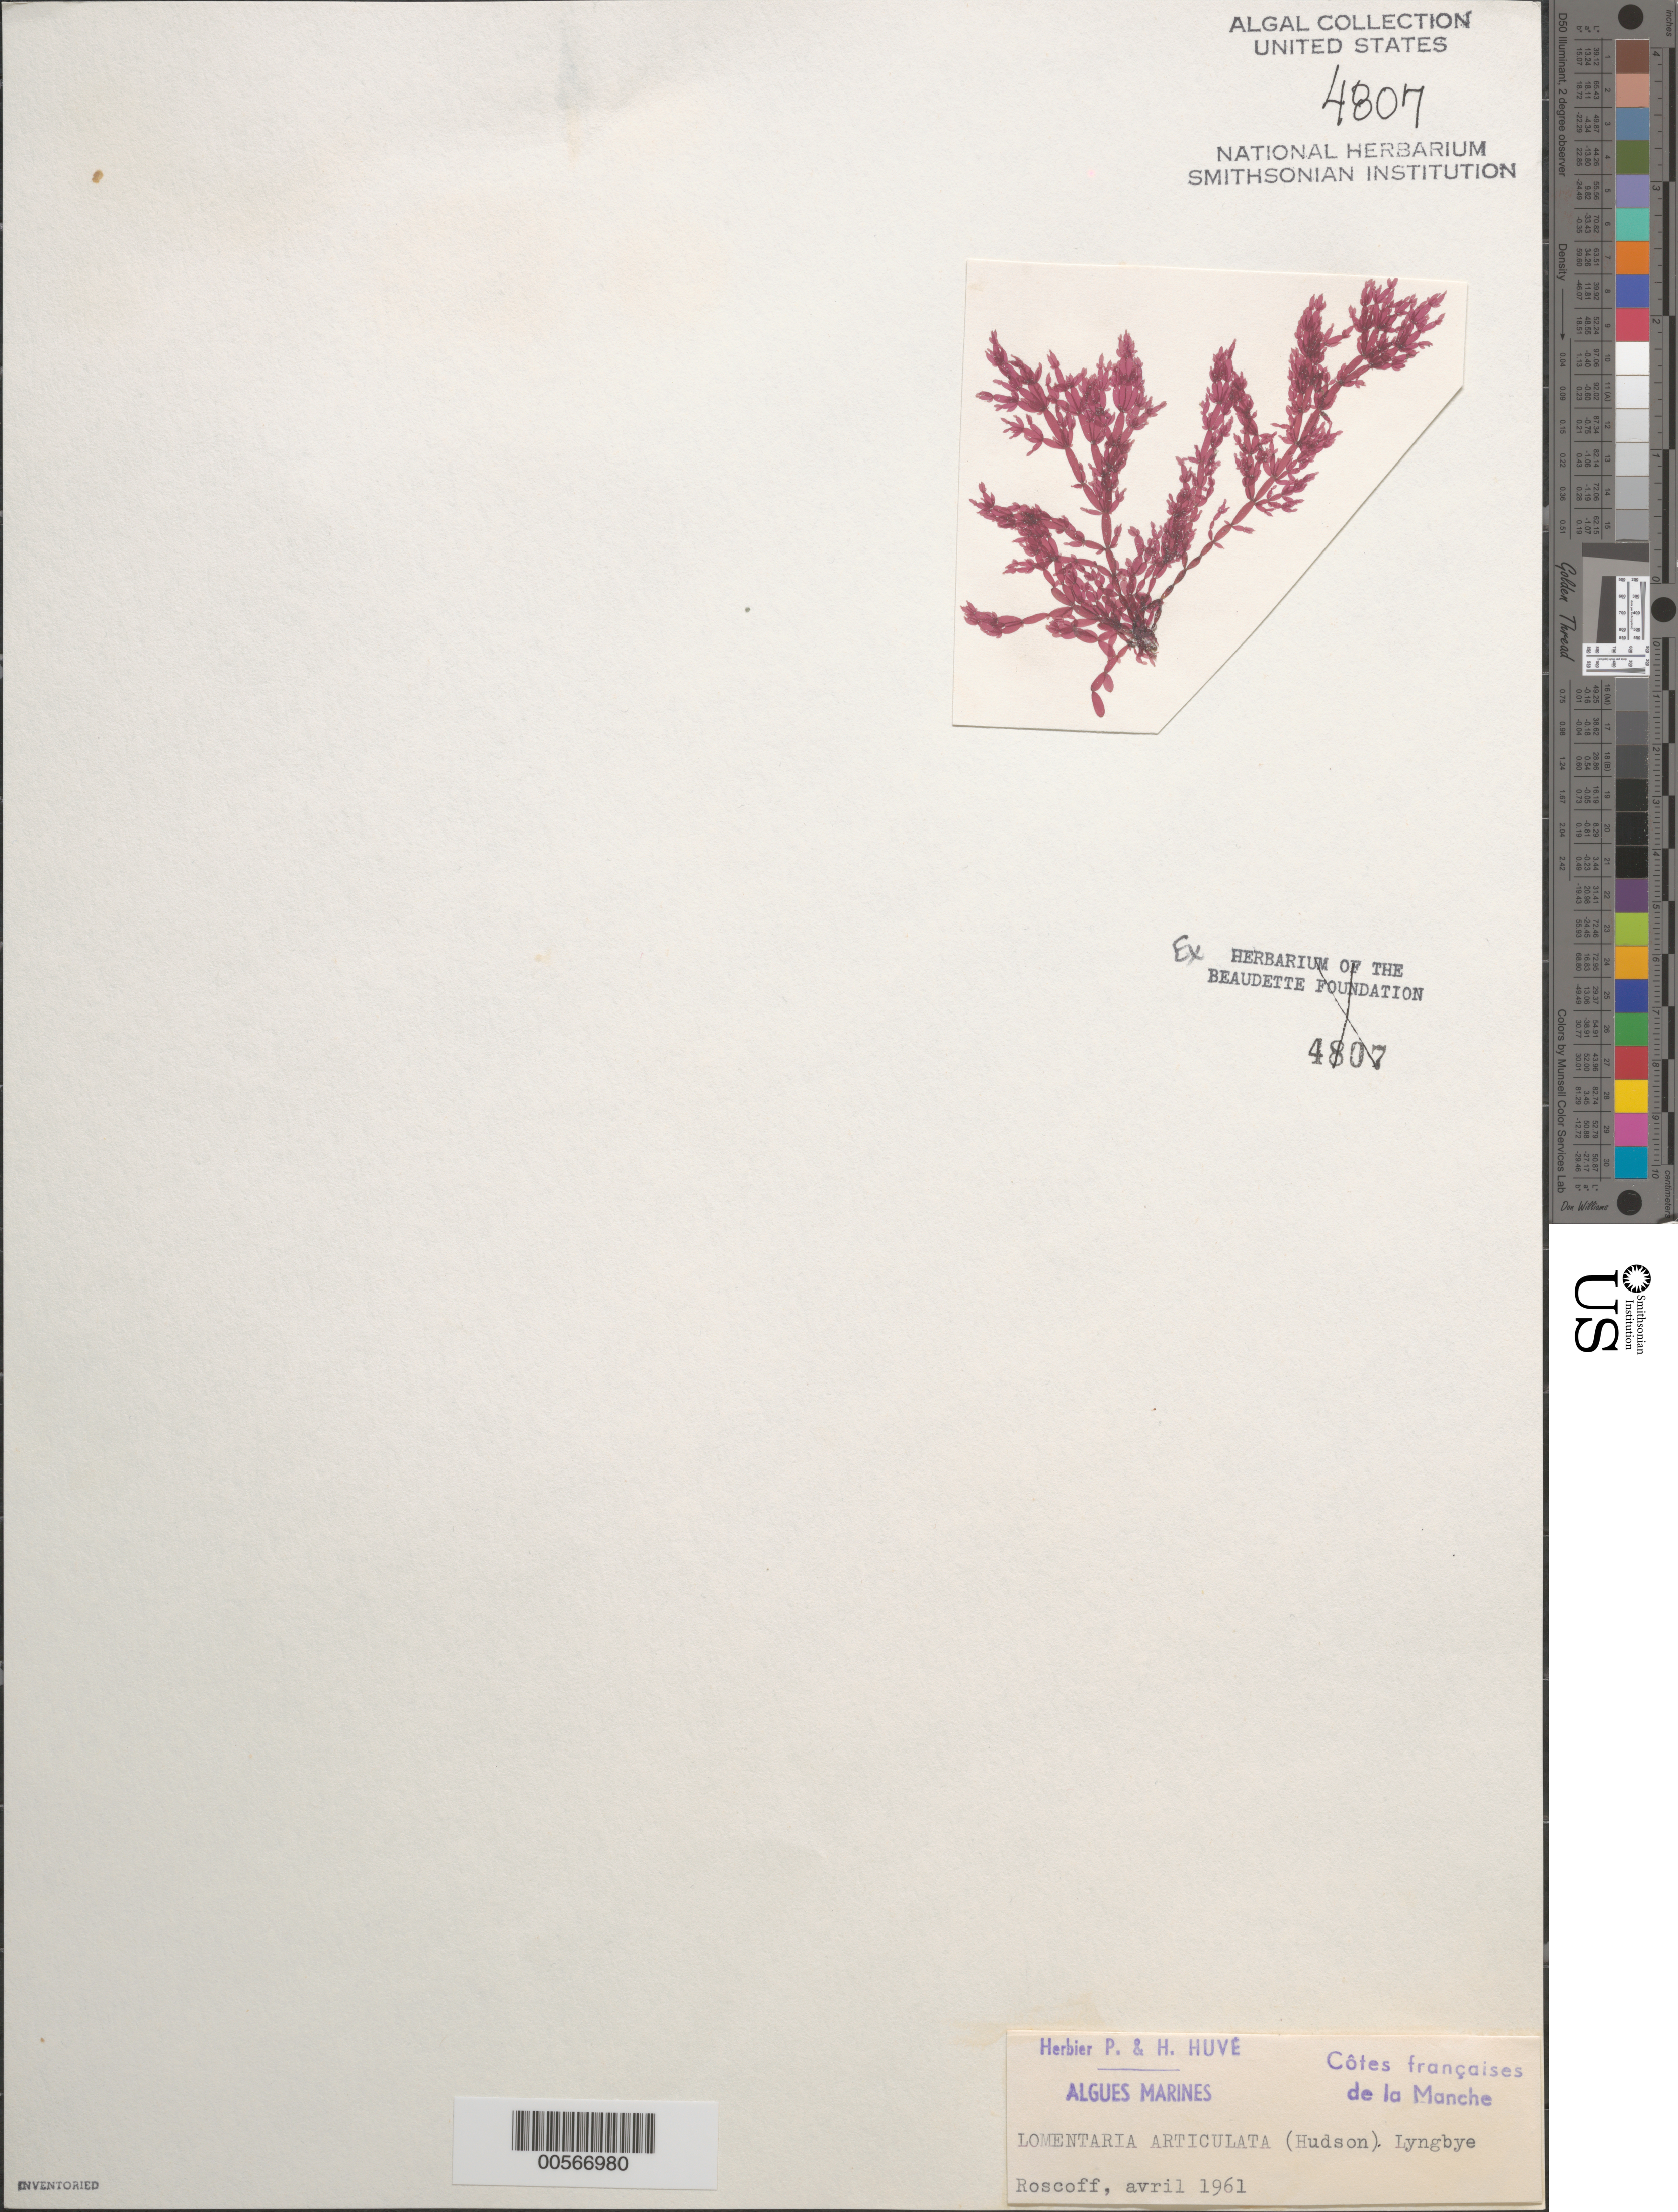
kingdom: Plantae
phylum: Rhodophyta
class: Florideophyceae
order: Rhodymeniales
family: Lomentariaceae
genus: Lomentaria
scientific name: Lomentaria articulata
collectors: P. Huve & H. Huve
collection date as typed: Apr 1961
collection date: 1961-04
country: France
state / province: Bretagne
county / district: Finistère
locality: Roscoff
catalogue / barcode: US 4807